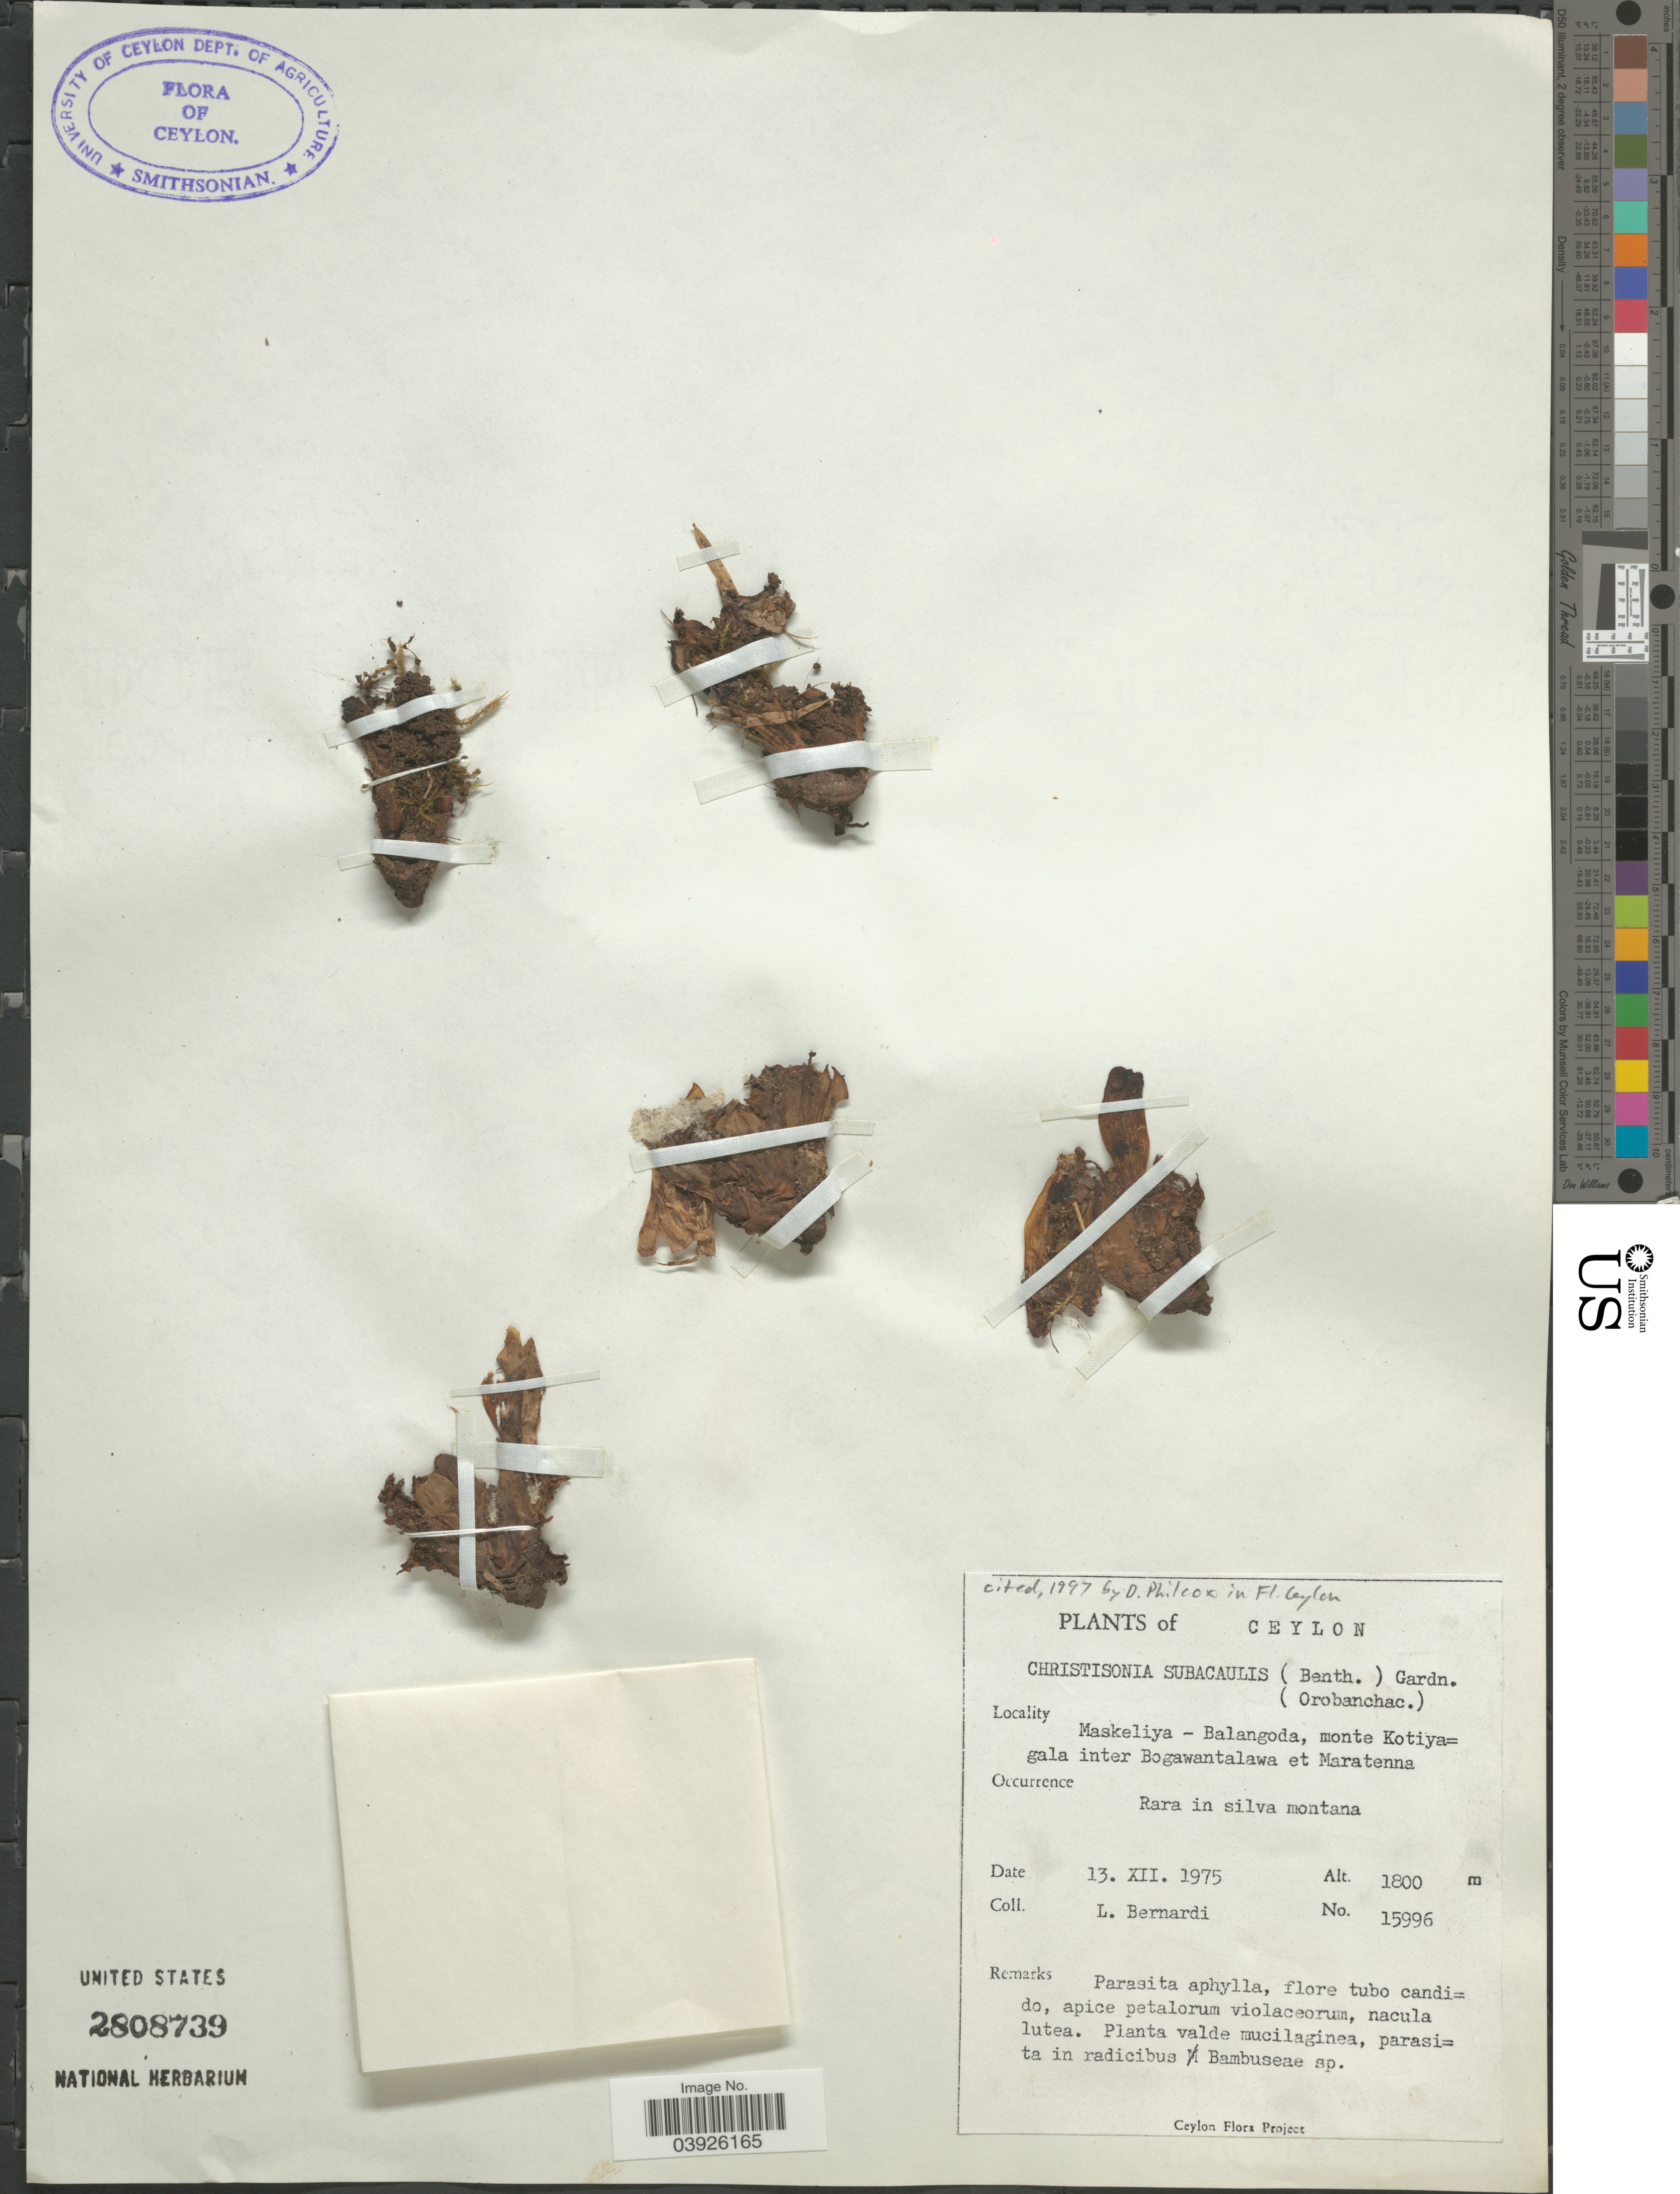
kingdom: Plantae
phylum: Tracheophyta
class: Magnoliopsida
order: Lamiales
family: Orobanchaceae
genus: Christisonia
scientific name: Christisonia subacaulis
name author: (Benth.) Gardner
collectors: L. Bernardi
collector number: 15996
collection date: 1975-12-13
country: Sri Lanka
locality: Ceylon. Maskeliya-Balangoda, monte Kotiya= gala inter Bogawantalawa et Maratenna.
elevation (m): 1800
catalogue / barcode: US 2808739